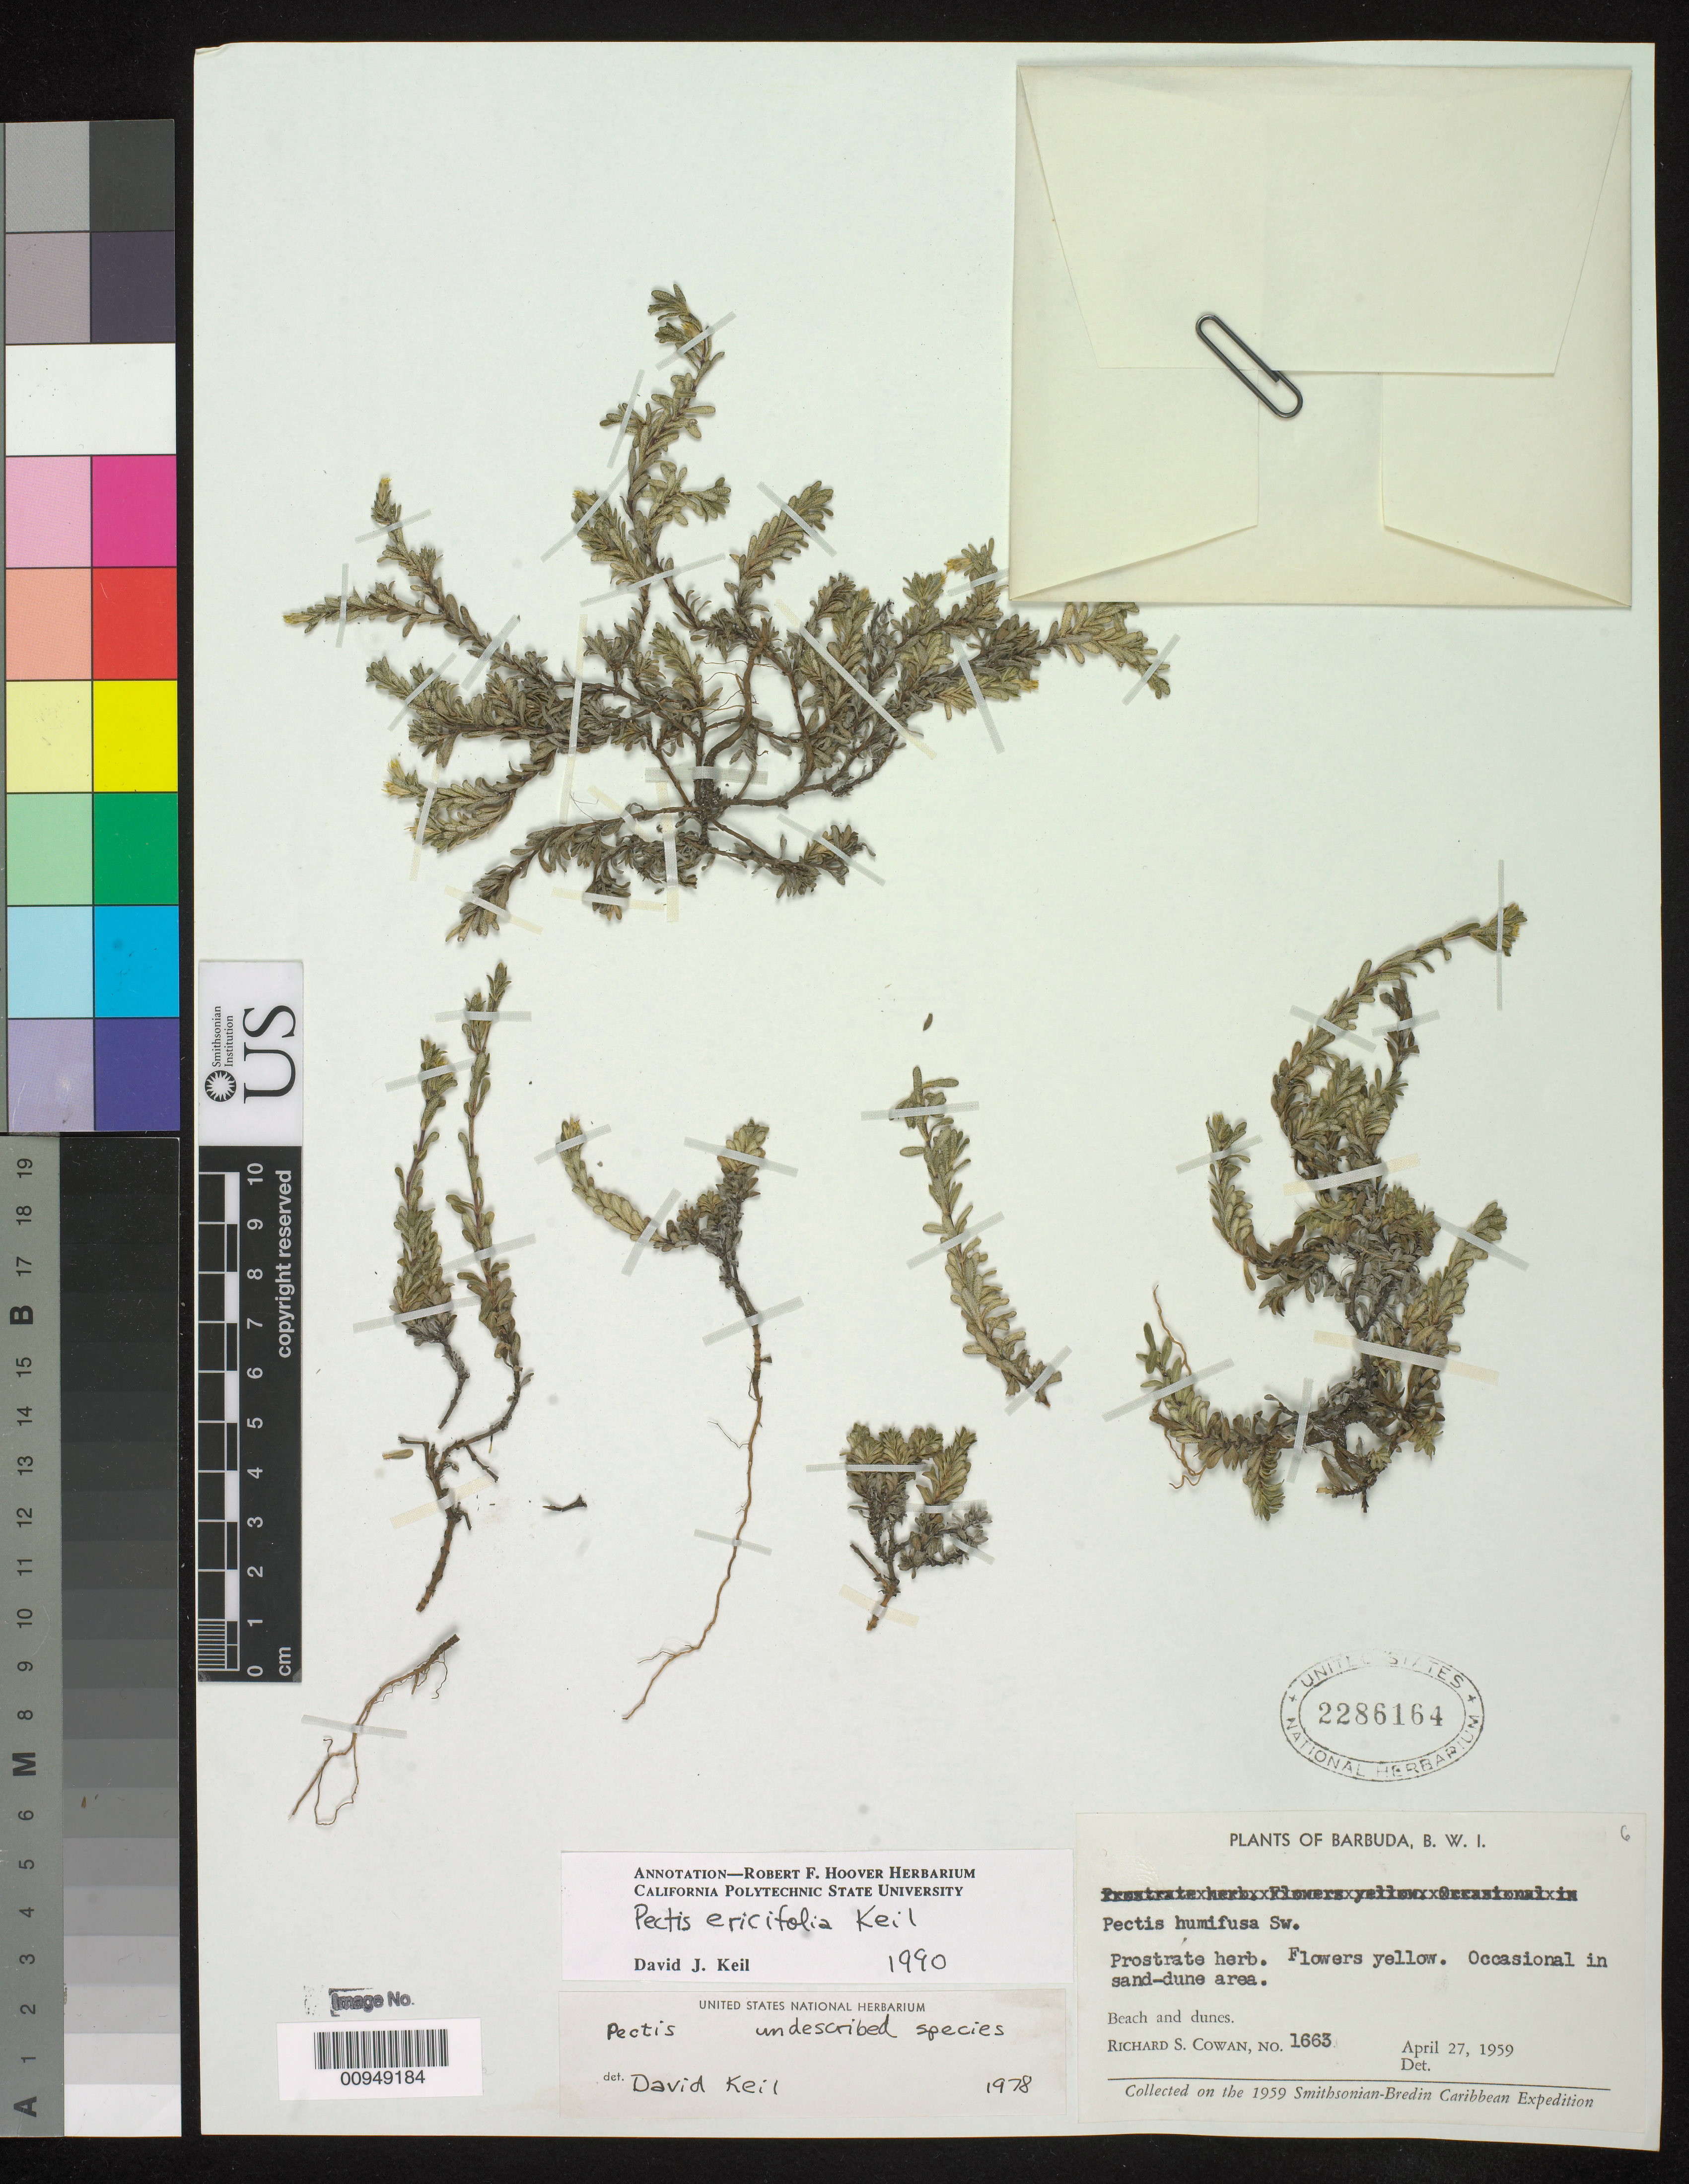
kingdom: Plantae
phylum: Tracheophyta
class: Magnoliopsida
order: Asterales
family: Asteraceae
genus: Pectis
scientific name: Pectis ericifolia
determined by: Keil, D. J.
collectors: R. S. Cowan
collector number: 1663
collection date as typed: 27 Apr 1959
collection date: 1959-04-27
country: Antigua and Barbuda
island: Barbuda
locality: Beach and dunes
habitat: Sand-dune area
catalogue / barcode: US 2286164